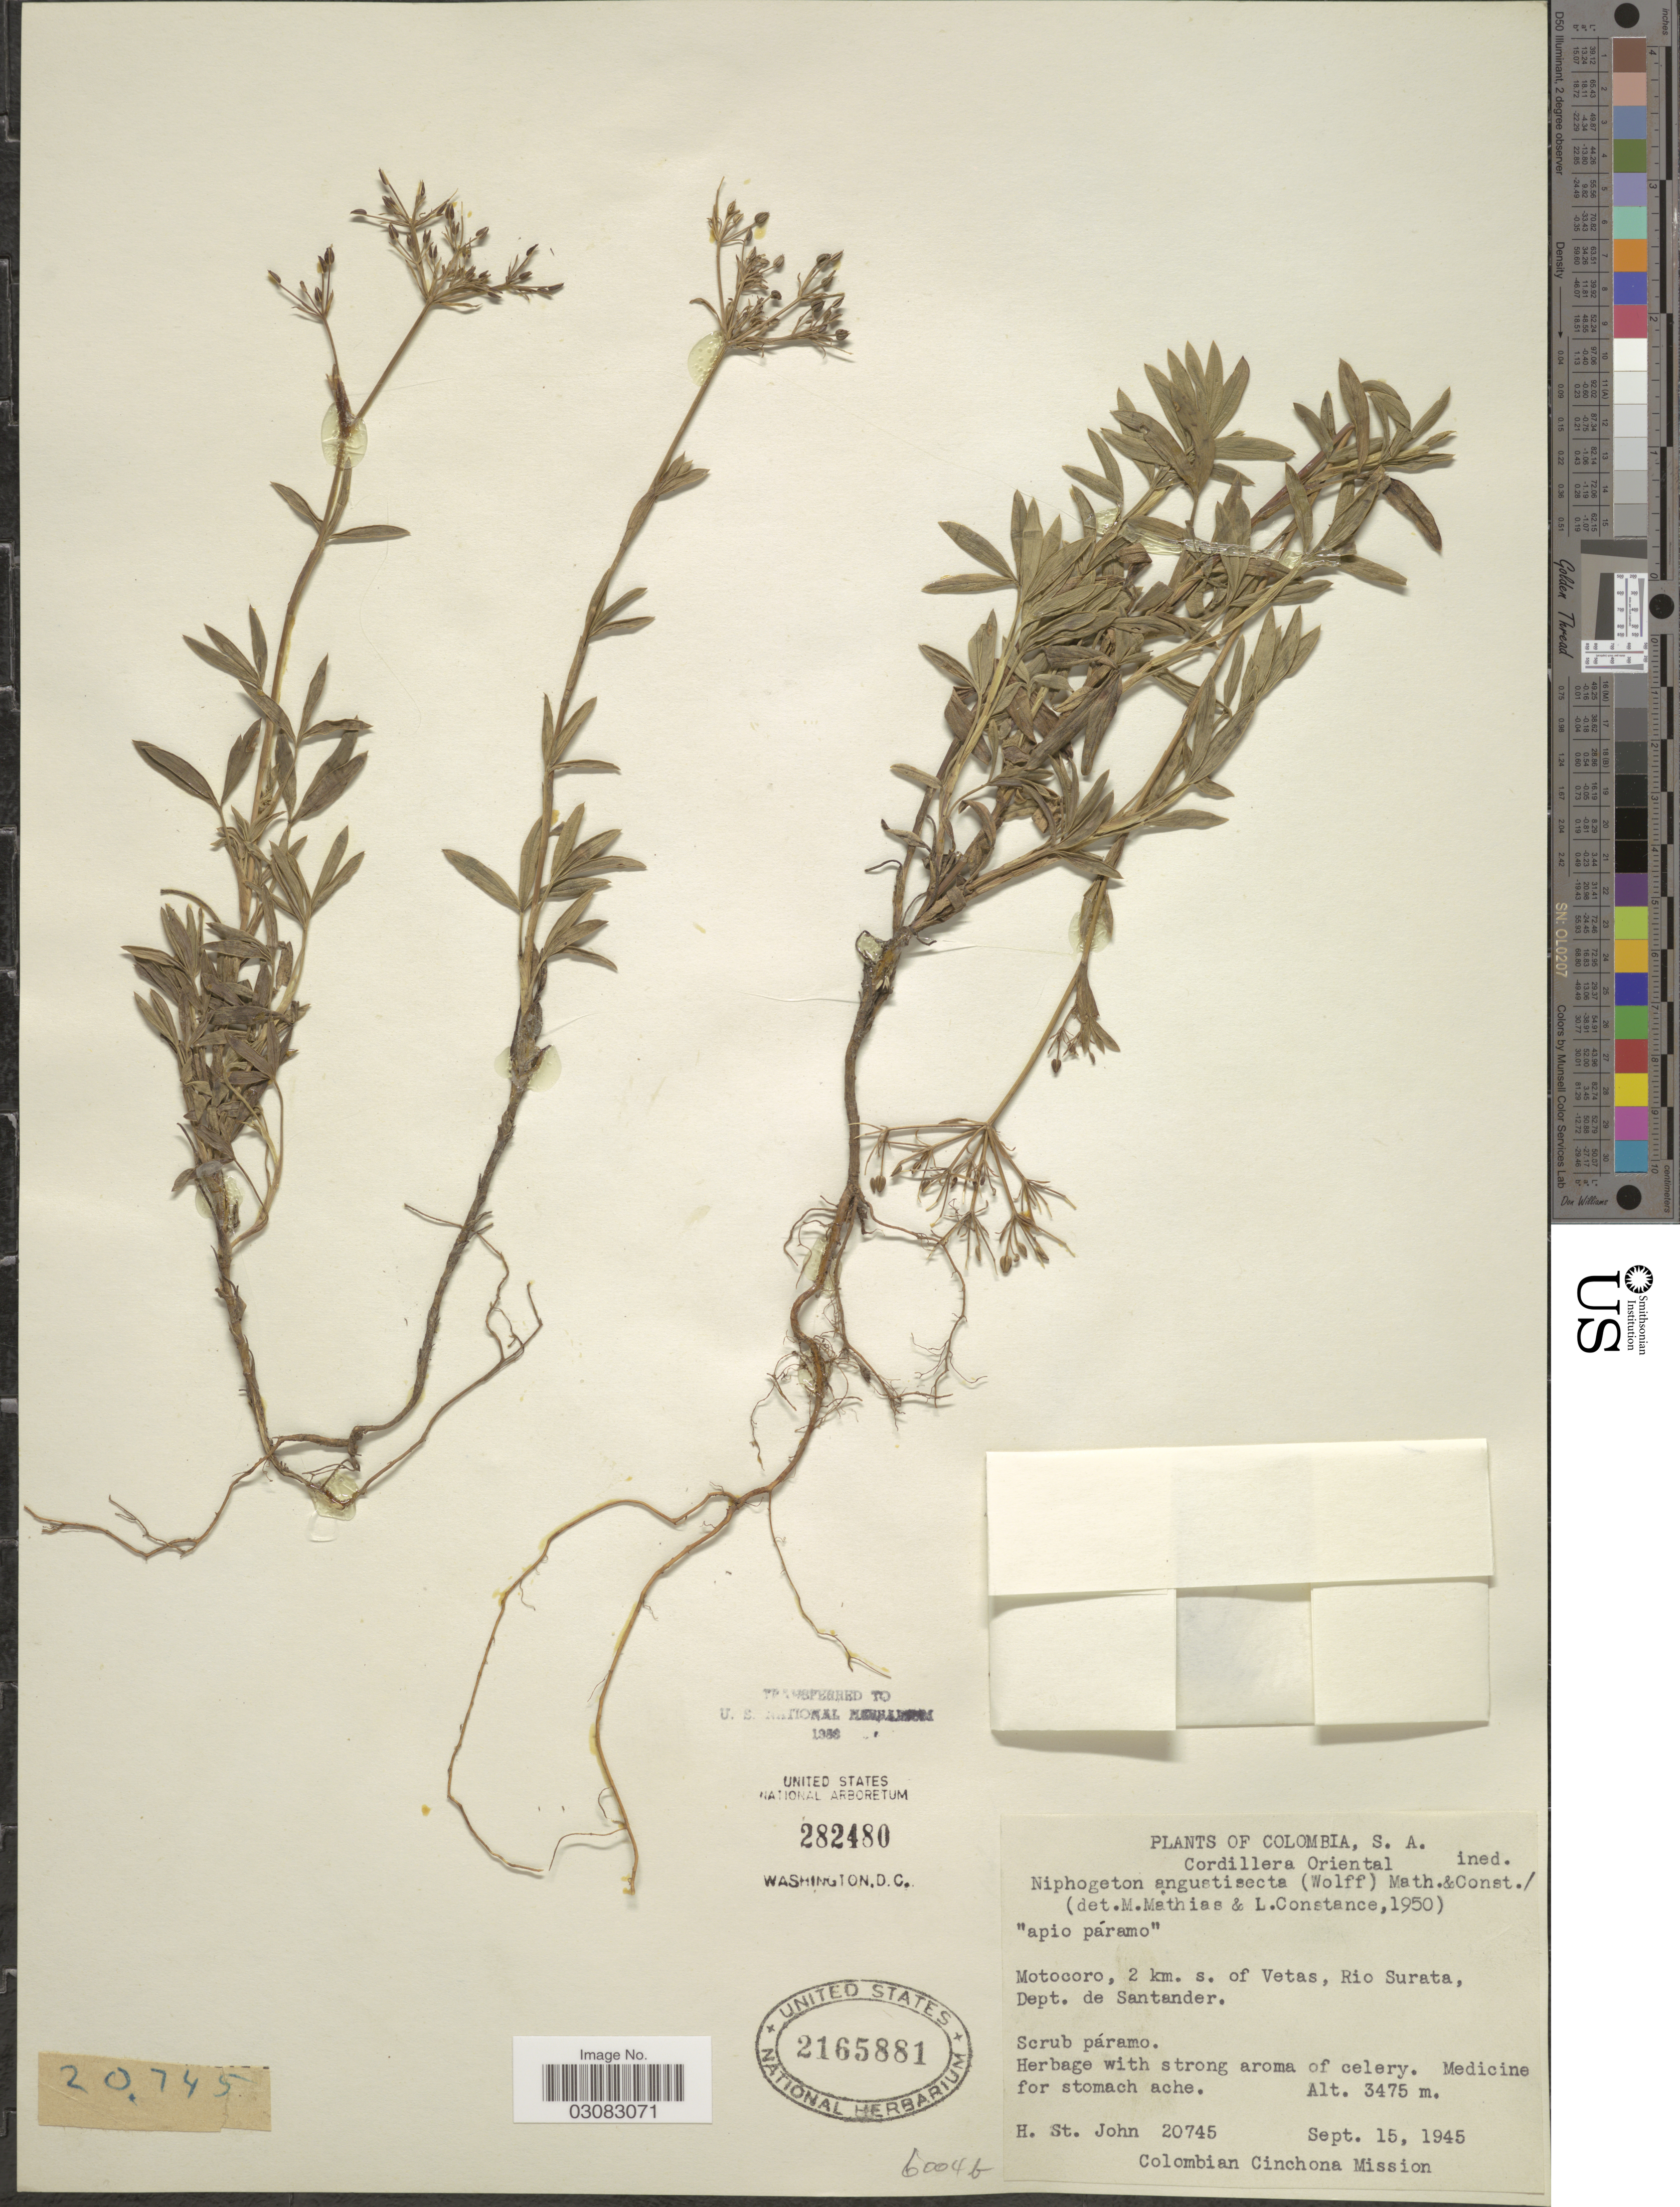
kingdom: Plantae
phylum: Tracheophyta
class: Magnoliopsida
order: Apiales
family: Apiaceae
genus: Niphogeton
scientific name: Niphogeton angustisecta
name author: (H. Wolff) Mathias & Constance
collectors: H. St. John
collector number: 20745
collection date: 1945-09-15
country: Colombia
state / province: Santander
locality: Cordillera Oriental. Motocoro, 2 km. s. of Vetas, Rio Surata, Dept. de Santander.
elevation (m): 3475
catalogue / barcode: US 2165881